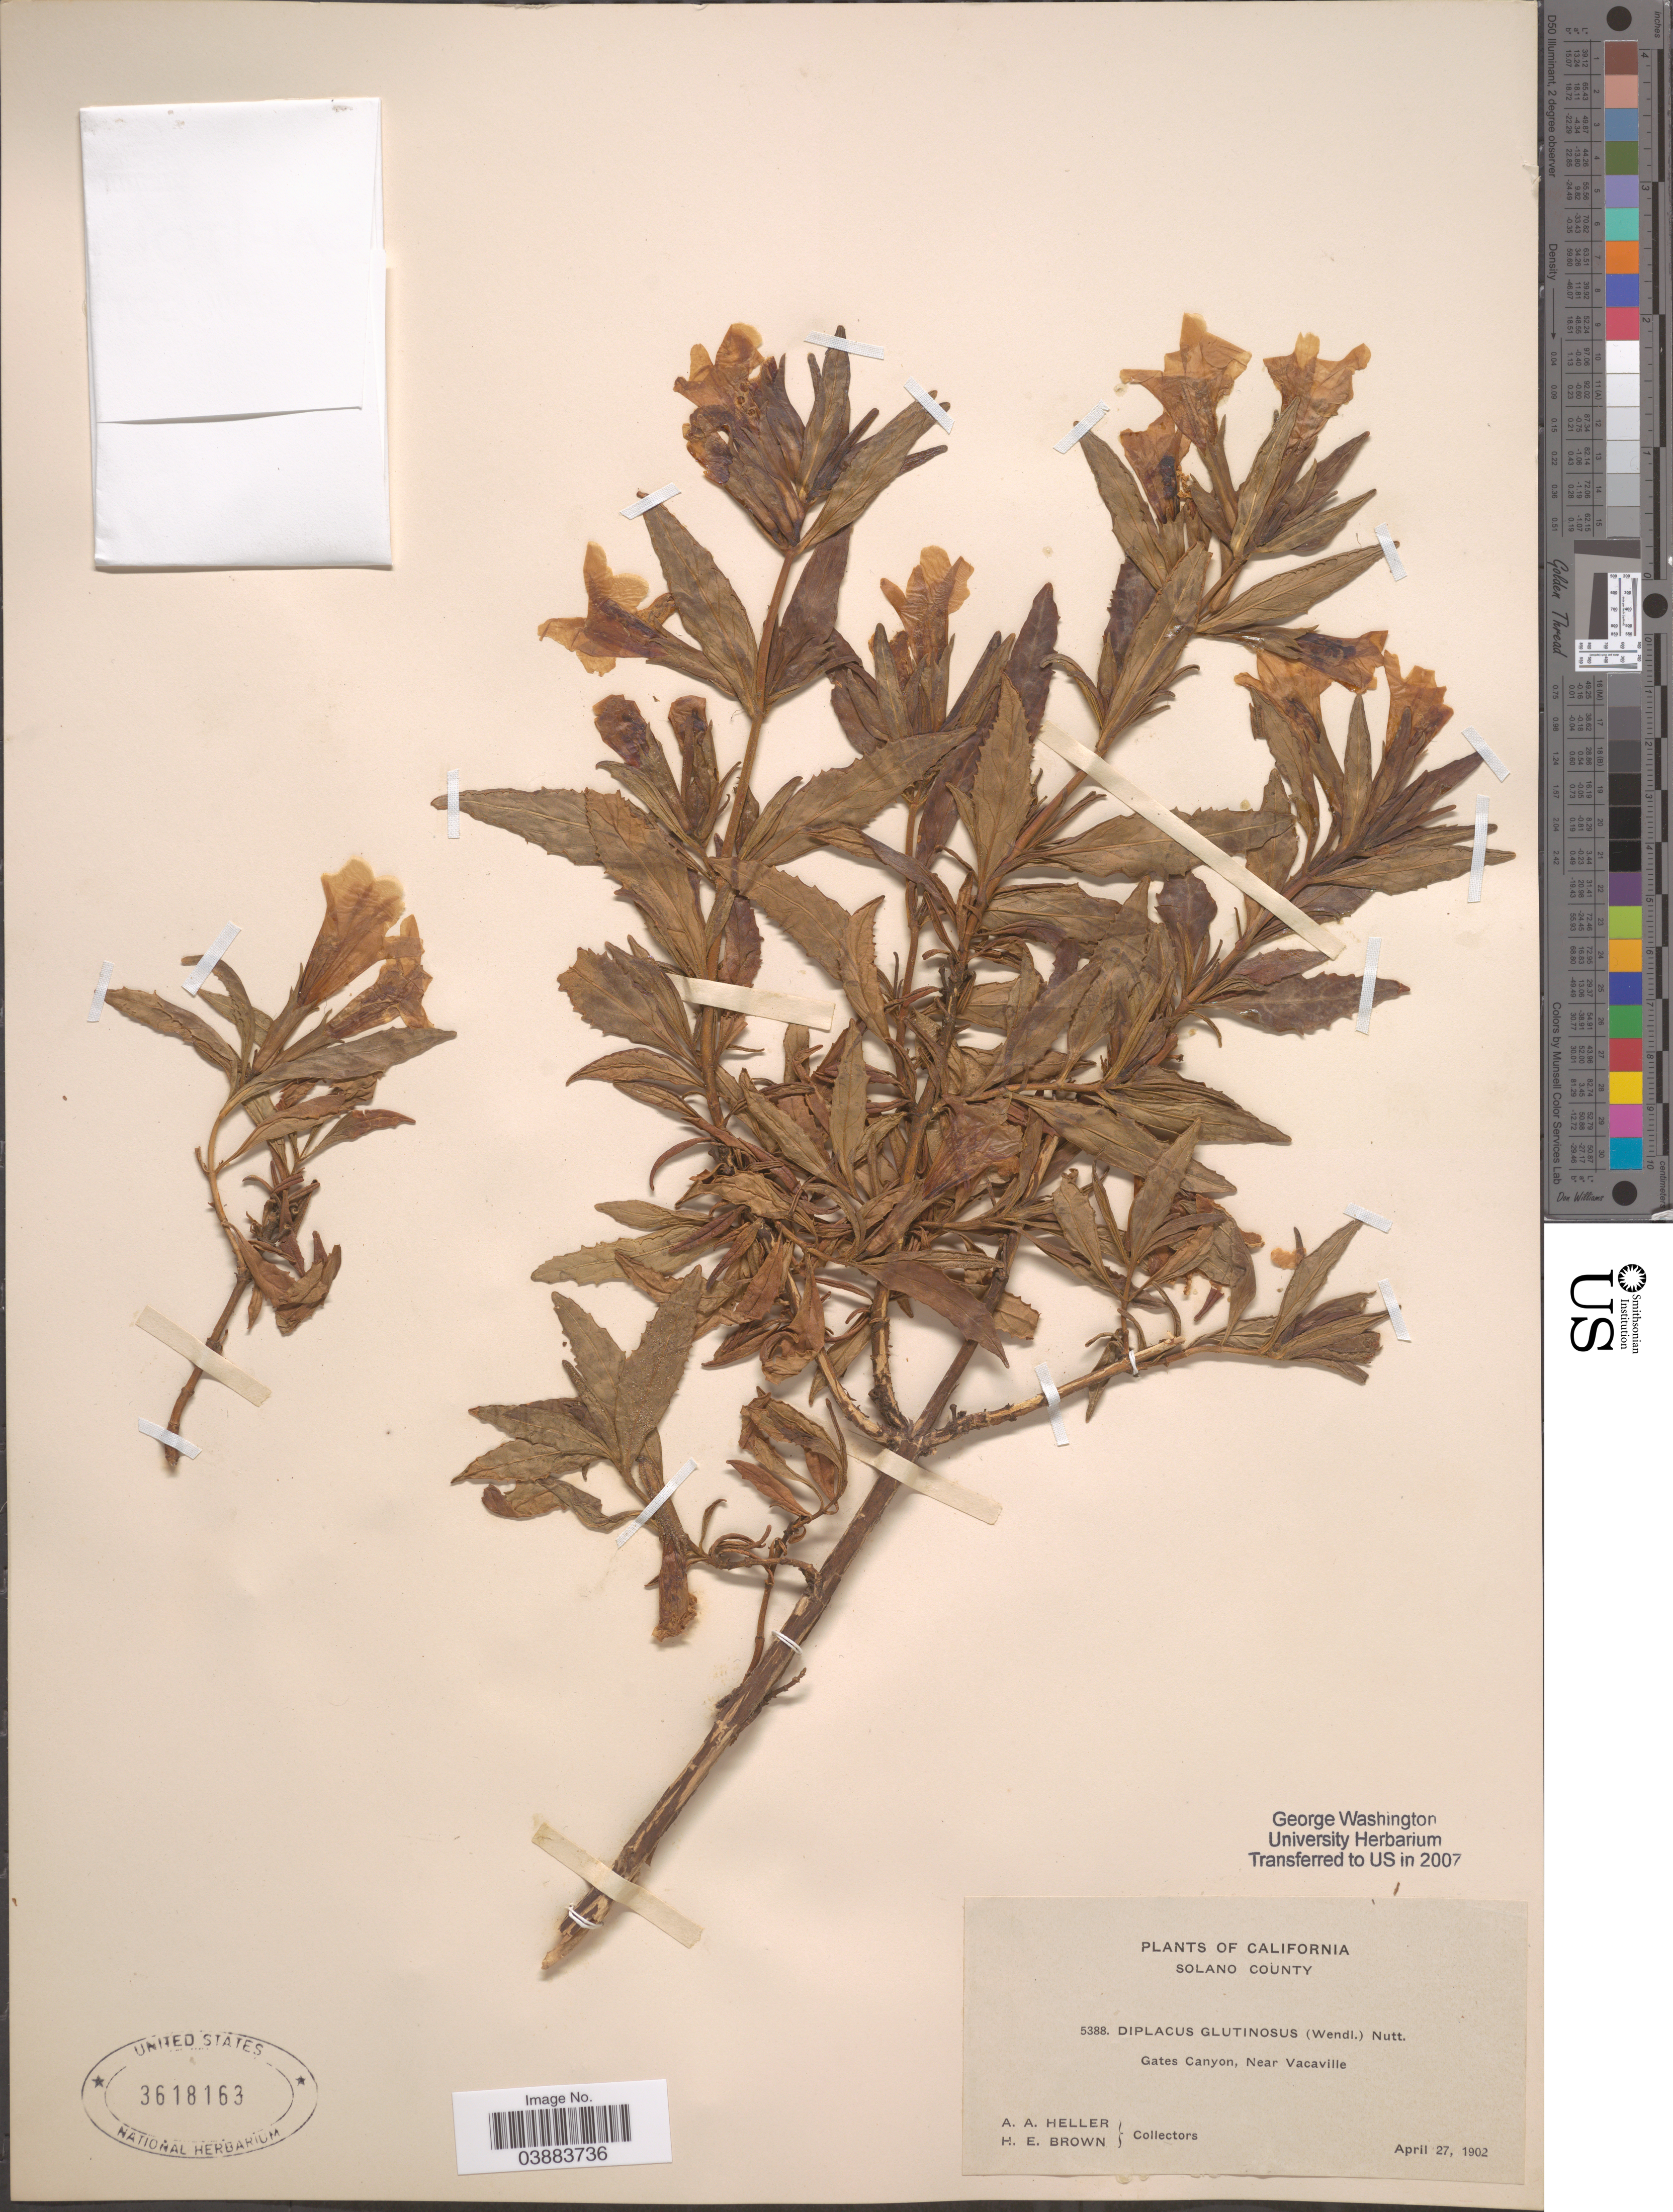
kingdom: Plantae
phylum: Tracheophyta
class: Magnoliopsida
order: Lamiales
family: Phrymaceae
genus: Diplacus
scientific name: Diplacus aurantiacus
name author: (Curtis) Jeps.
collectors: A. A. Heller & H. E. Brown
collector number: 5388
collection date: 1902-04-27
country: United States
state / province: California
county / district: Solano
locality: Solano County. Gates Canyon, Near Vacaville.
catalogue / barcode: US 3618163